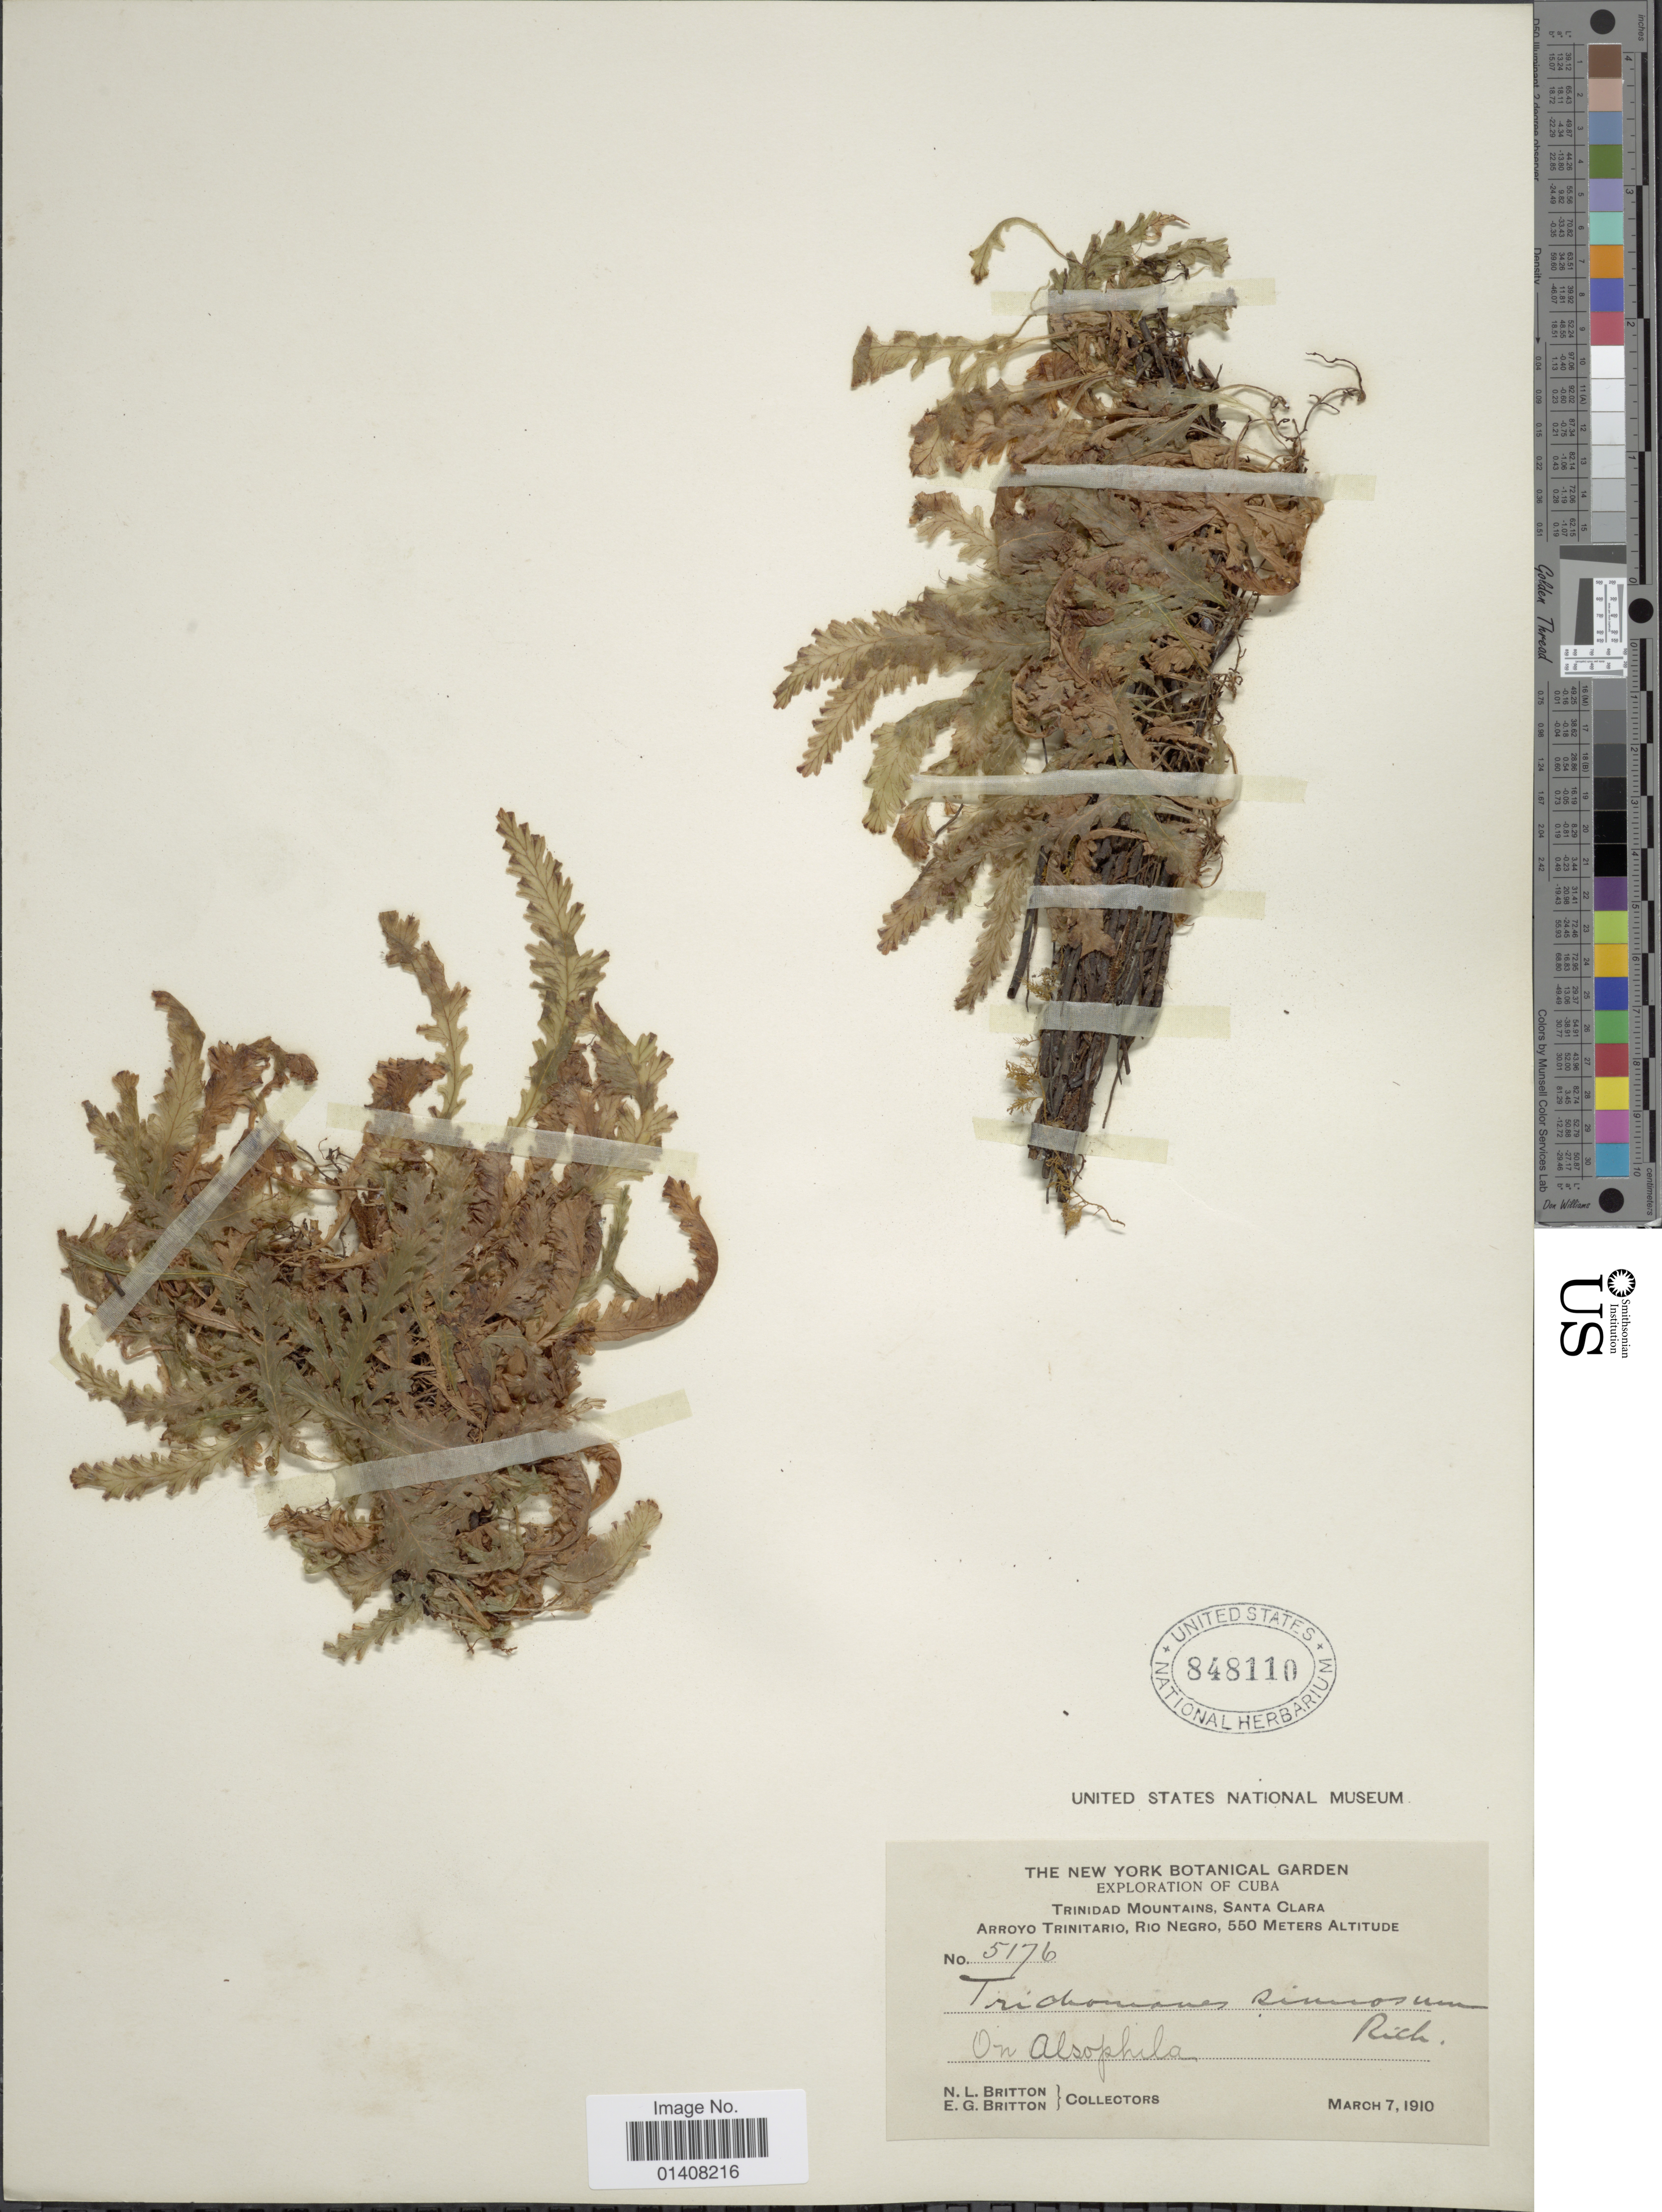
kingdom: Plantae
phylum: Tracheophyta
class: Polypodiopsida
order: Hymenophyllales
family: Hymenophyllaceae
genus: Trichomanes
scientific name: Trichomanes polypodioides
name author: L.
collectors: N. Britton & E. G. Britton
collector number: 5176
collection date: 1910-03-07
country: Cuba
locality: Trinidad Mountains, Santa Clara, Arroyo Trinitario, Rio Negro, on Alsophila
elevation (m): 550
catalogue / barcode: US 848110